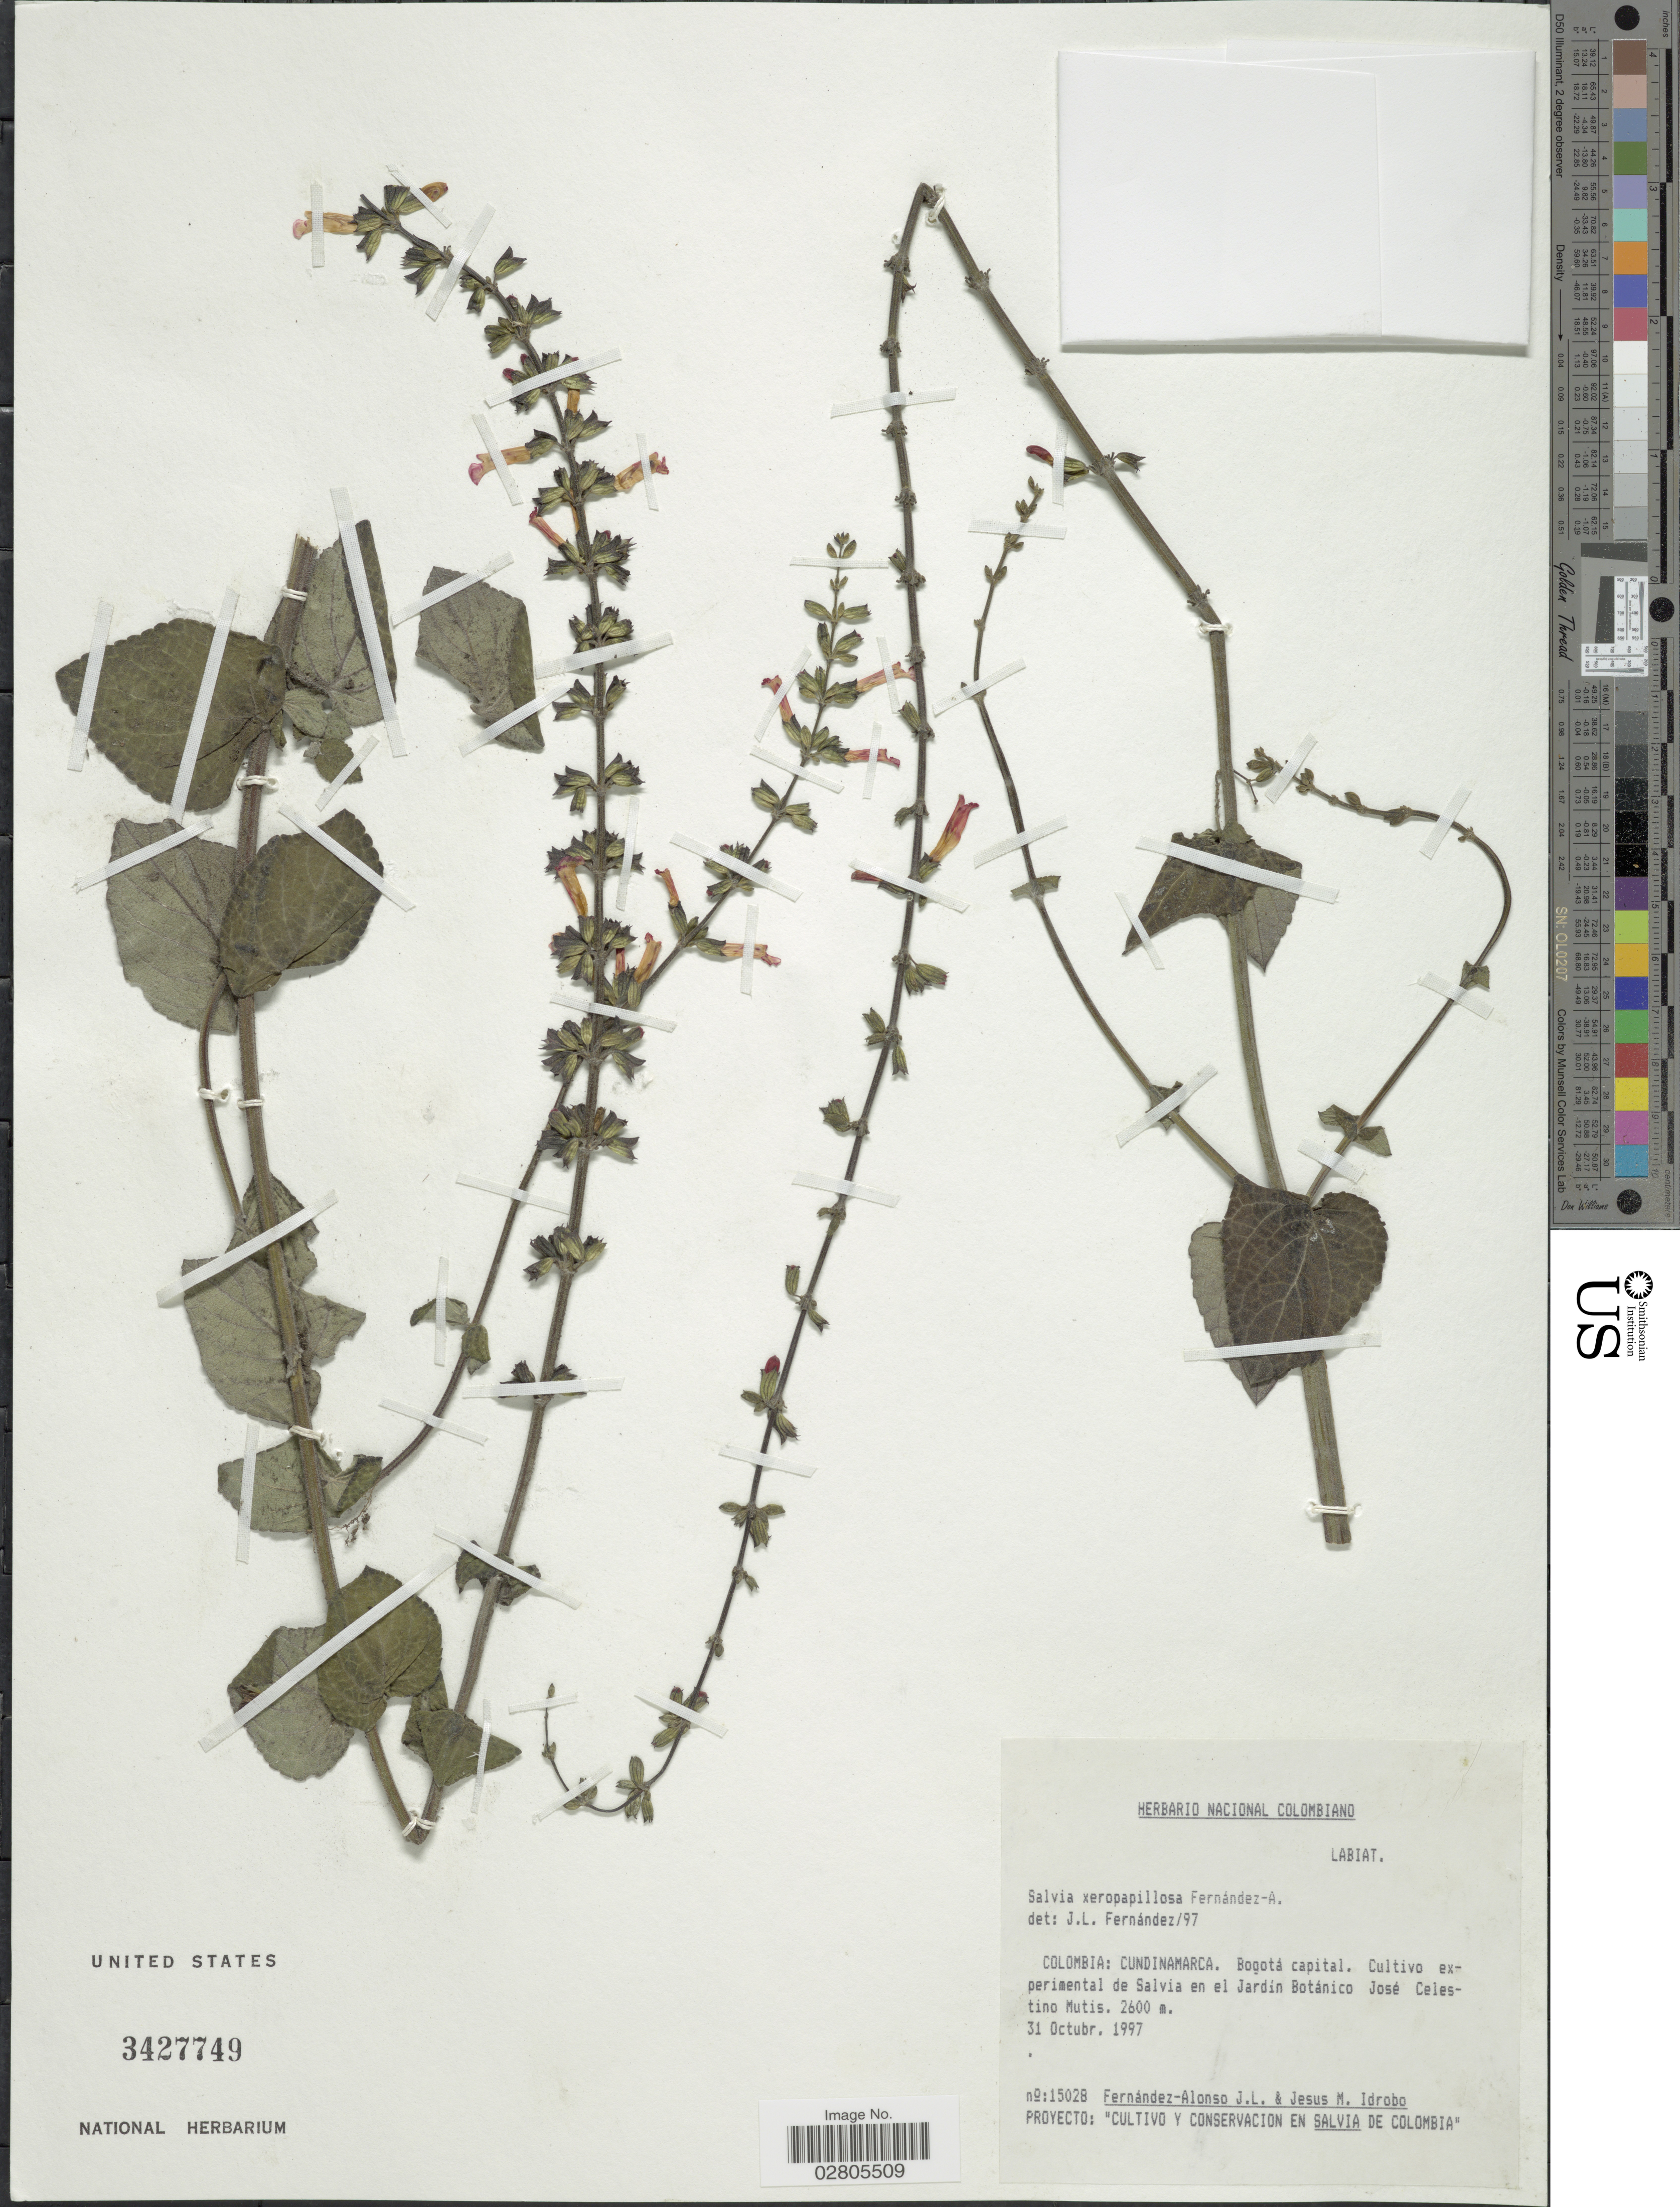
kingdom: Plantae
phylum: Tracheophyta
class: Magnoliopsida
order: Lamiales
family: Lamiaceae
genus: Salvia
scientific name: Salvia xeropapillosa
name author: Fern. Alonso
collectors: J. L. Fernández-Alonso & J. M. Idrobo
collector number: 15028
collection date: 1997-10-31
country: Colombia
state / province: Cundinamarca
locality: Bogotá capital. Cultivo experimental de Salvia en el Jardín Botánico José Celestino Mutis.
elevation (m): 2600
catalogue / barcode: US 3427749